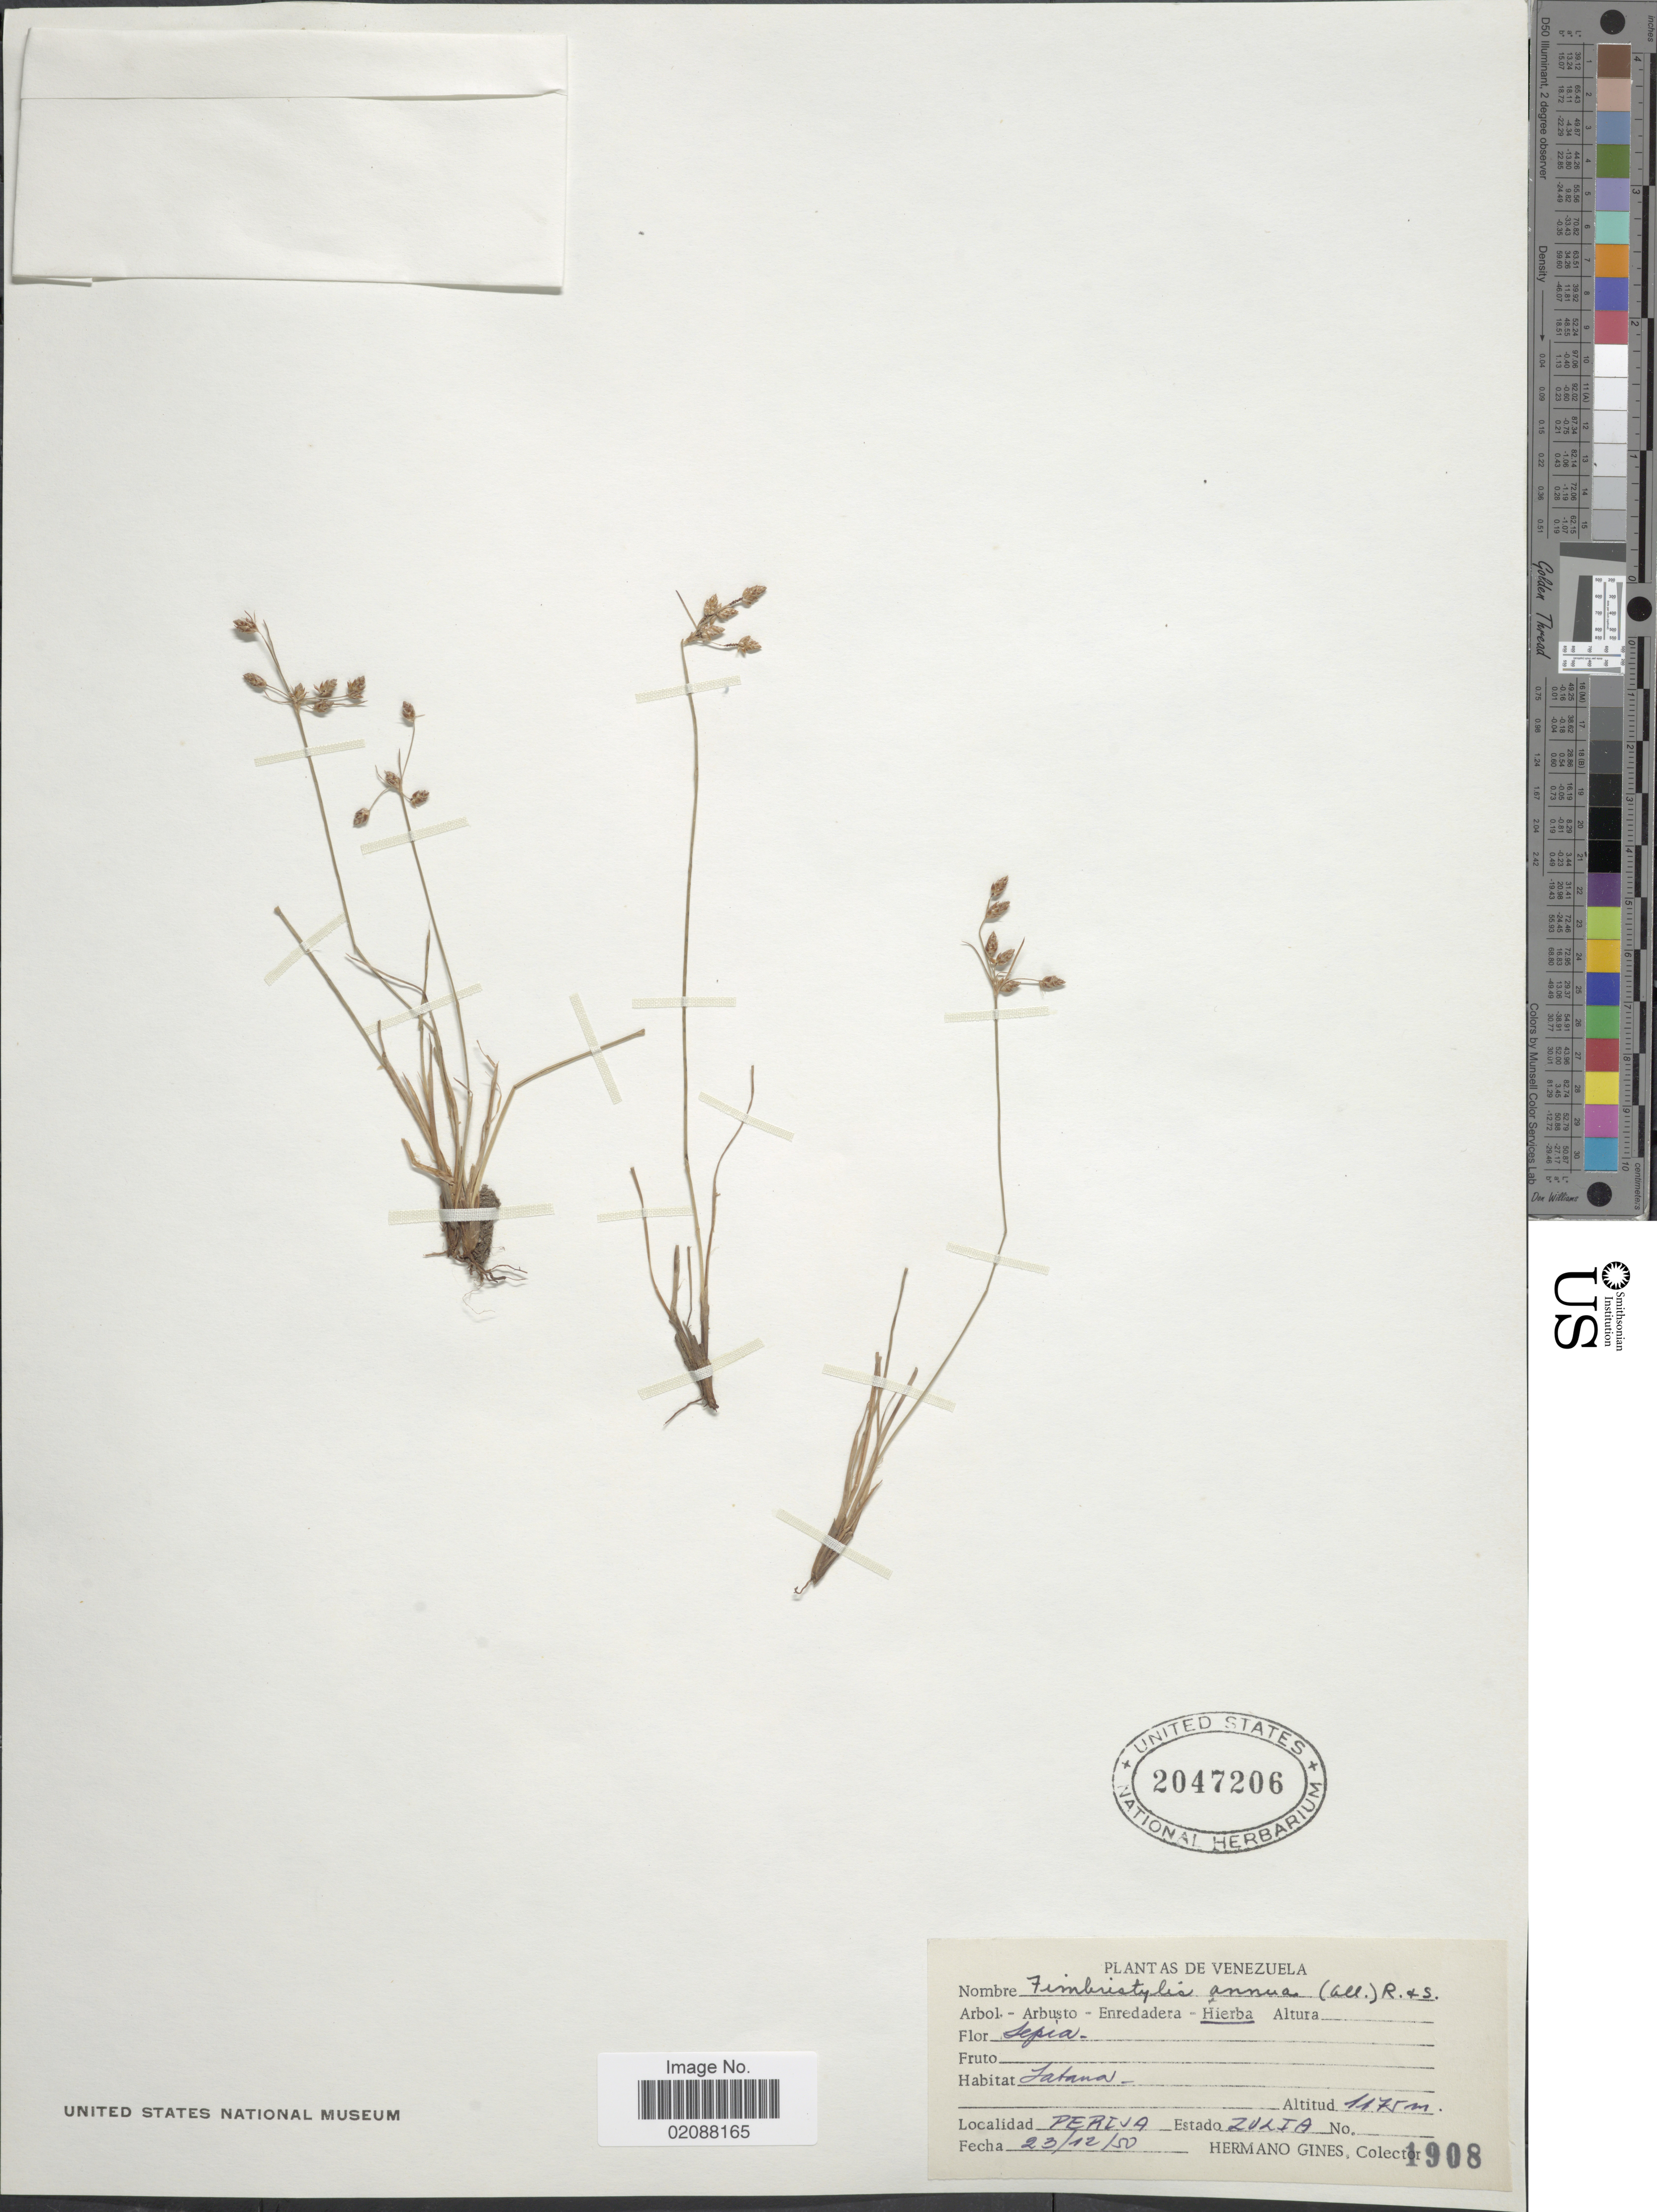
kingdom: Plantae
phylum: Tracheophyta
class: Liliopsida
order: Poales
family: Cyperaceae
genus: Fimbristylis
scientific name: Fimbristylis annua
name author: (All.) Roem. & Schult.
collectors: Bro. Gines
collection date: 1908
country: Venezuela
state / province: Zulia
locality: Periva, estado Zulia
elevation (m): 1175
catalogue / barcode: US 2047206